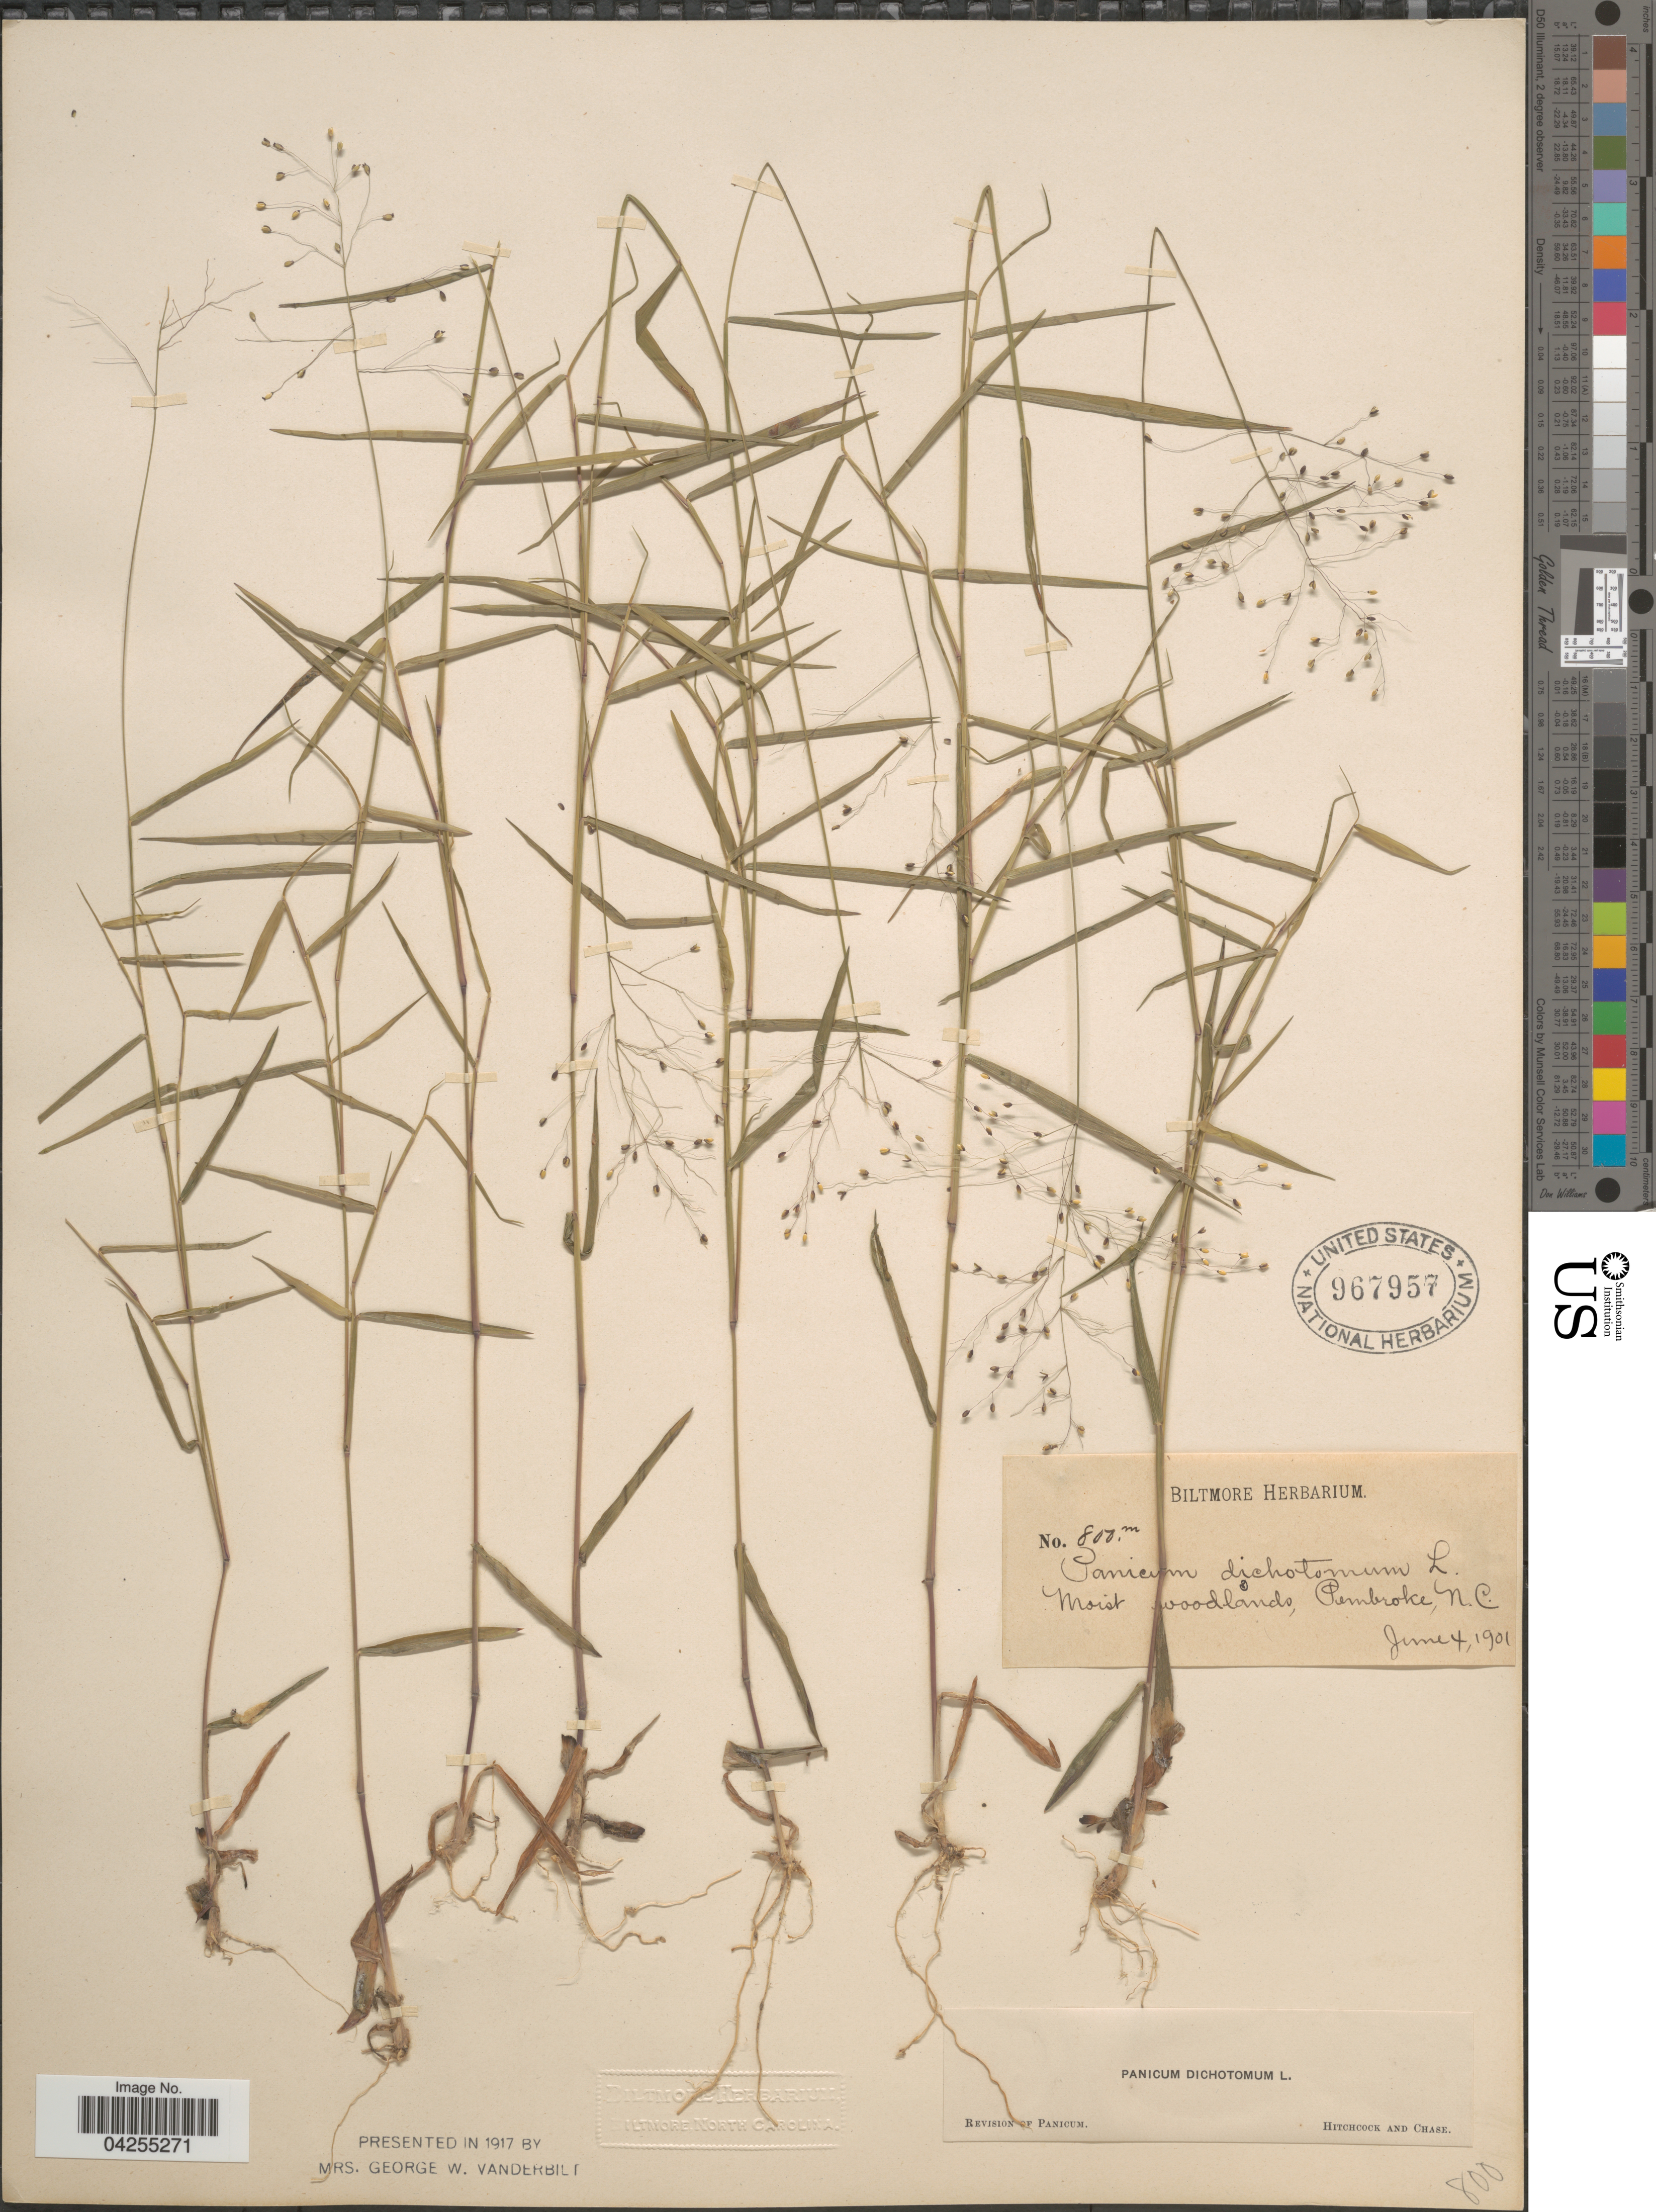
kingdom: Plantae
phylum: Tracheophyta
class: Liliopsida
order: Poales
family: Poaceae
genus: Dichanthelium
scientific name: Dichanthelium dichotomum var. dichotomum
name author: (L.) Gould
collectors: ex herb. Biltmore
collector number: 800m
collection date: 1901-06-04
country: United States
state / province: North Carolina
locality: Moist woodlands, Pembroke.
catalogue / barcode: US 967957